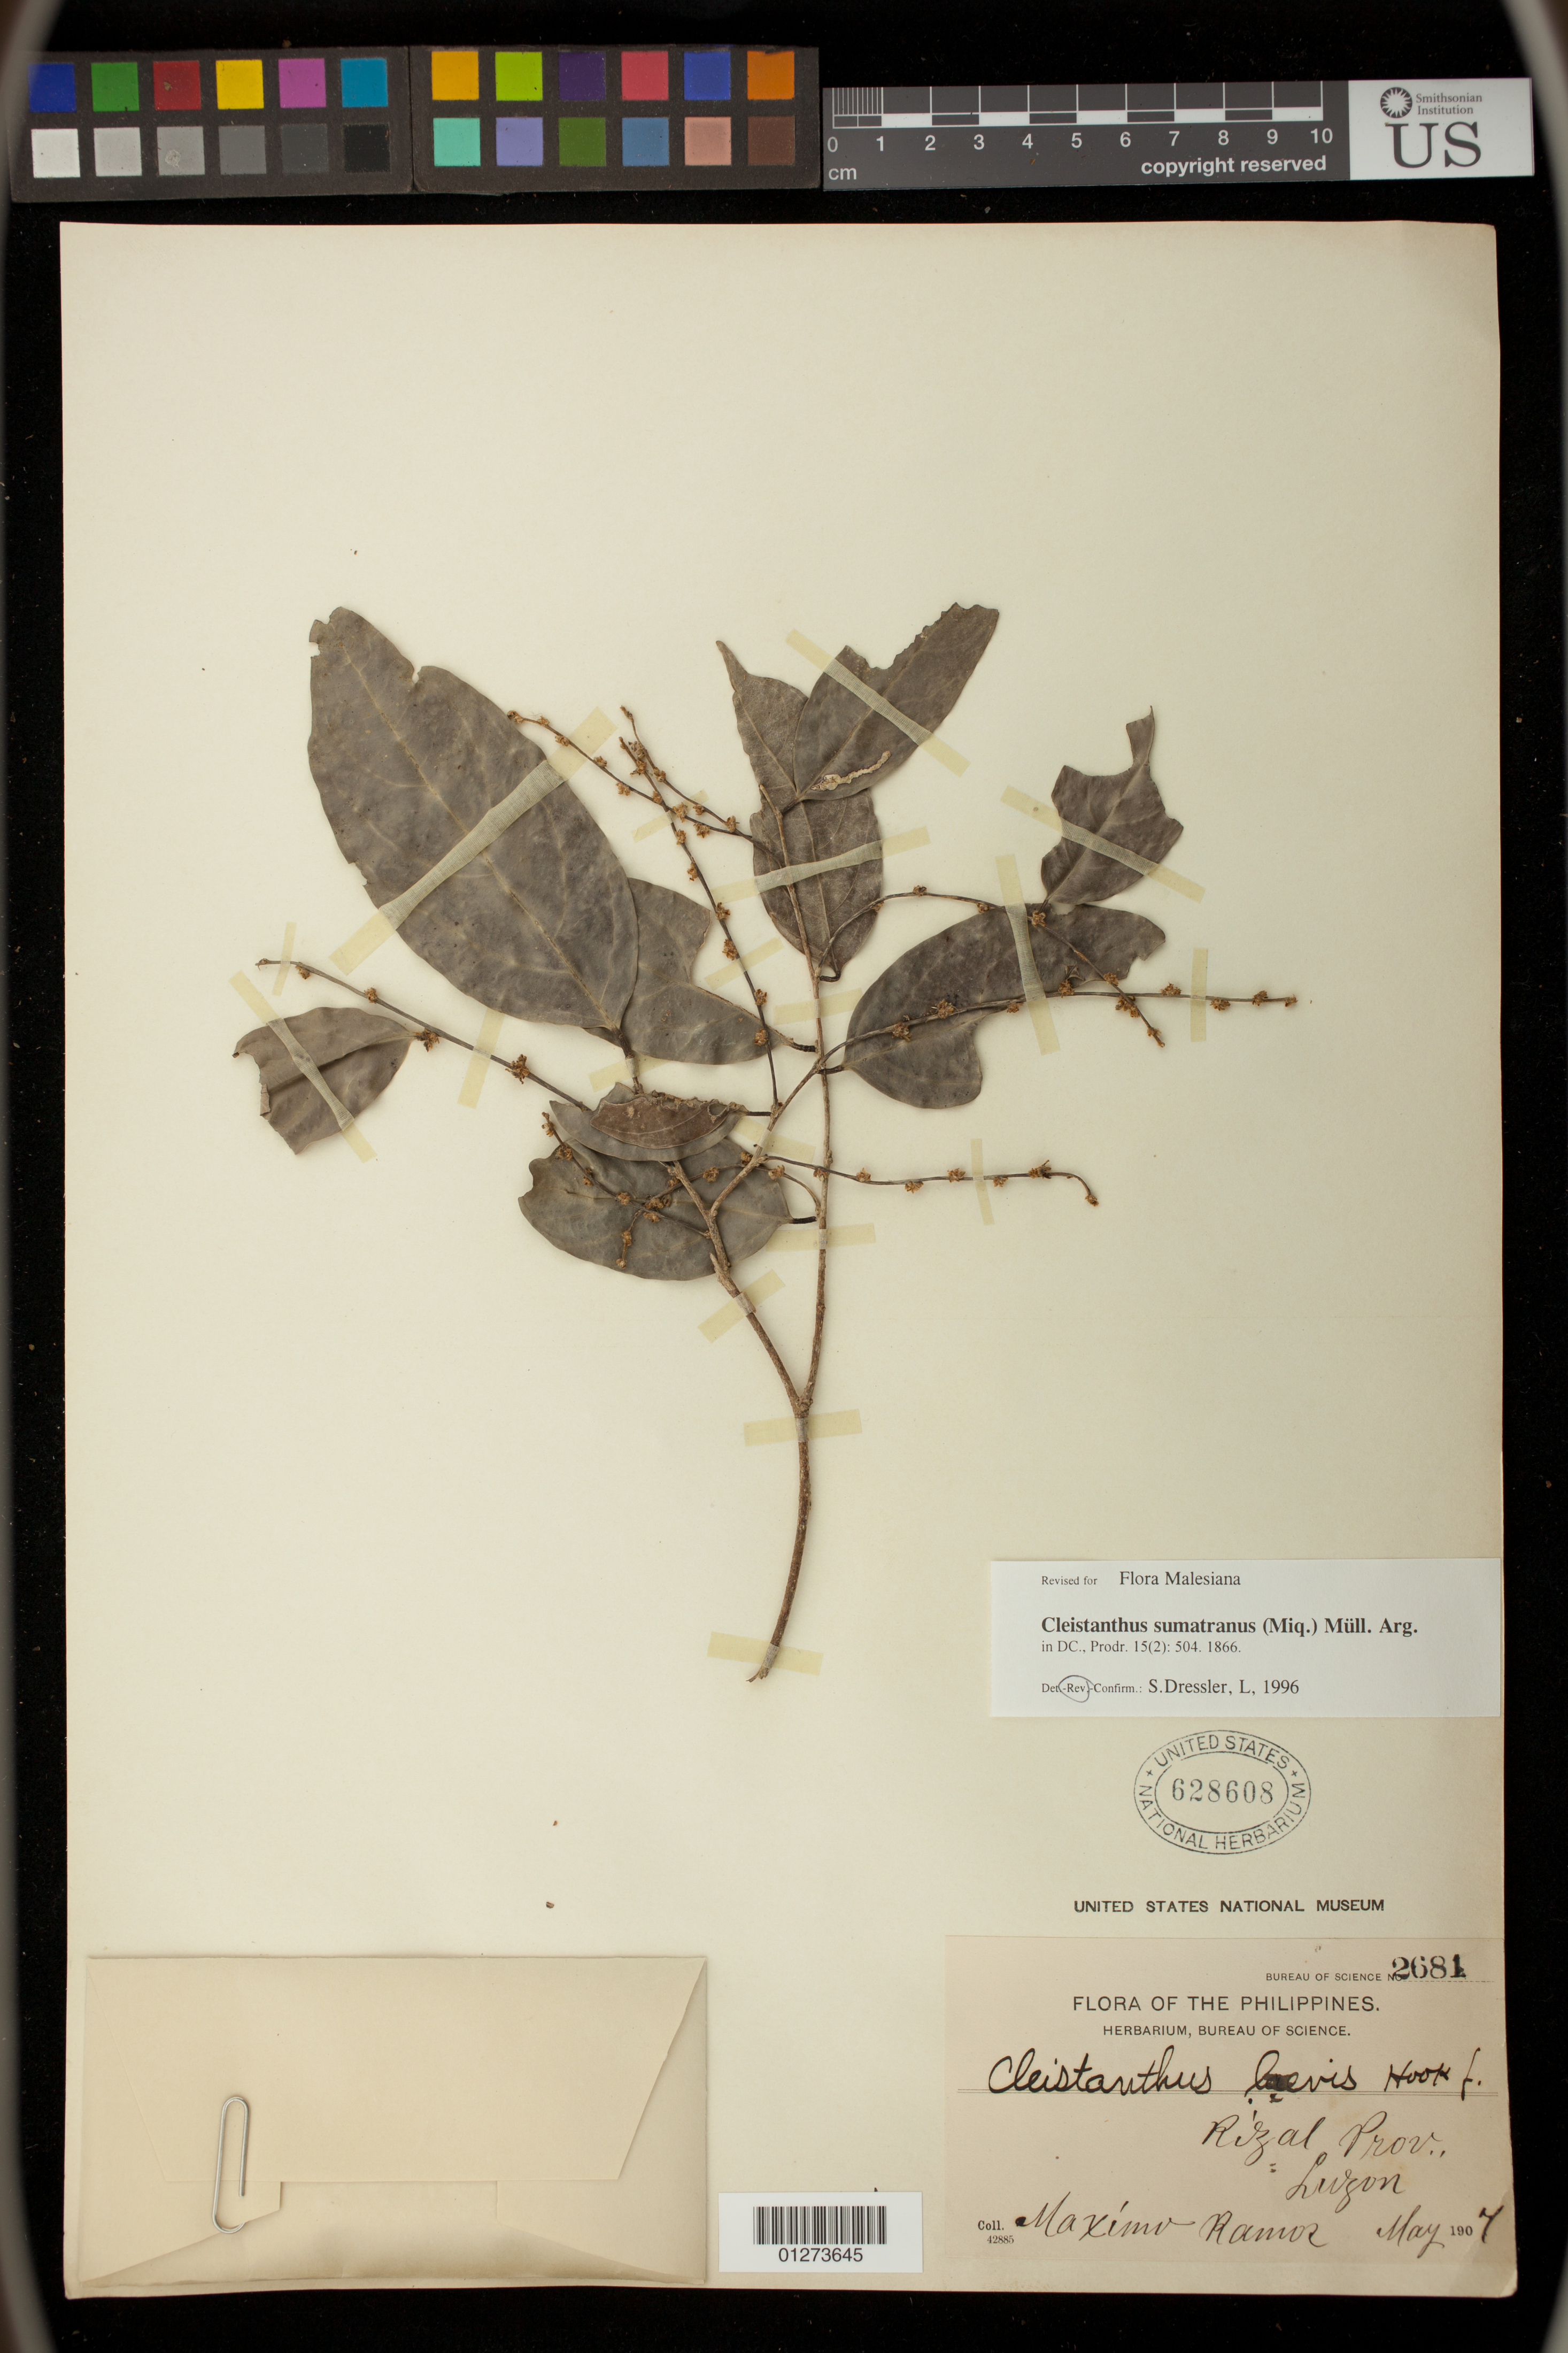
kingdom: Plantae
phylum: Tracheophyta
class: Magnoliopsida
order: Malpighiales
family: Phyllanthaceae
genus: Cleistanthus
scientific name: Cleistanthus sumatranus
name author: (Miq.) Müll. Arg.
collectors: M. Ramos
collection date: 1907-05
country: Philippines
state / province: Calabarzon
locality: Rizal Prov.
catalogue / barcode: US 628608